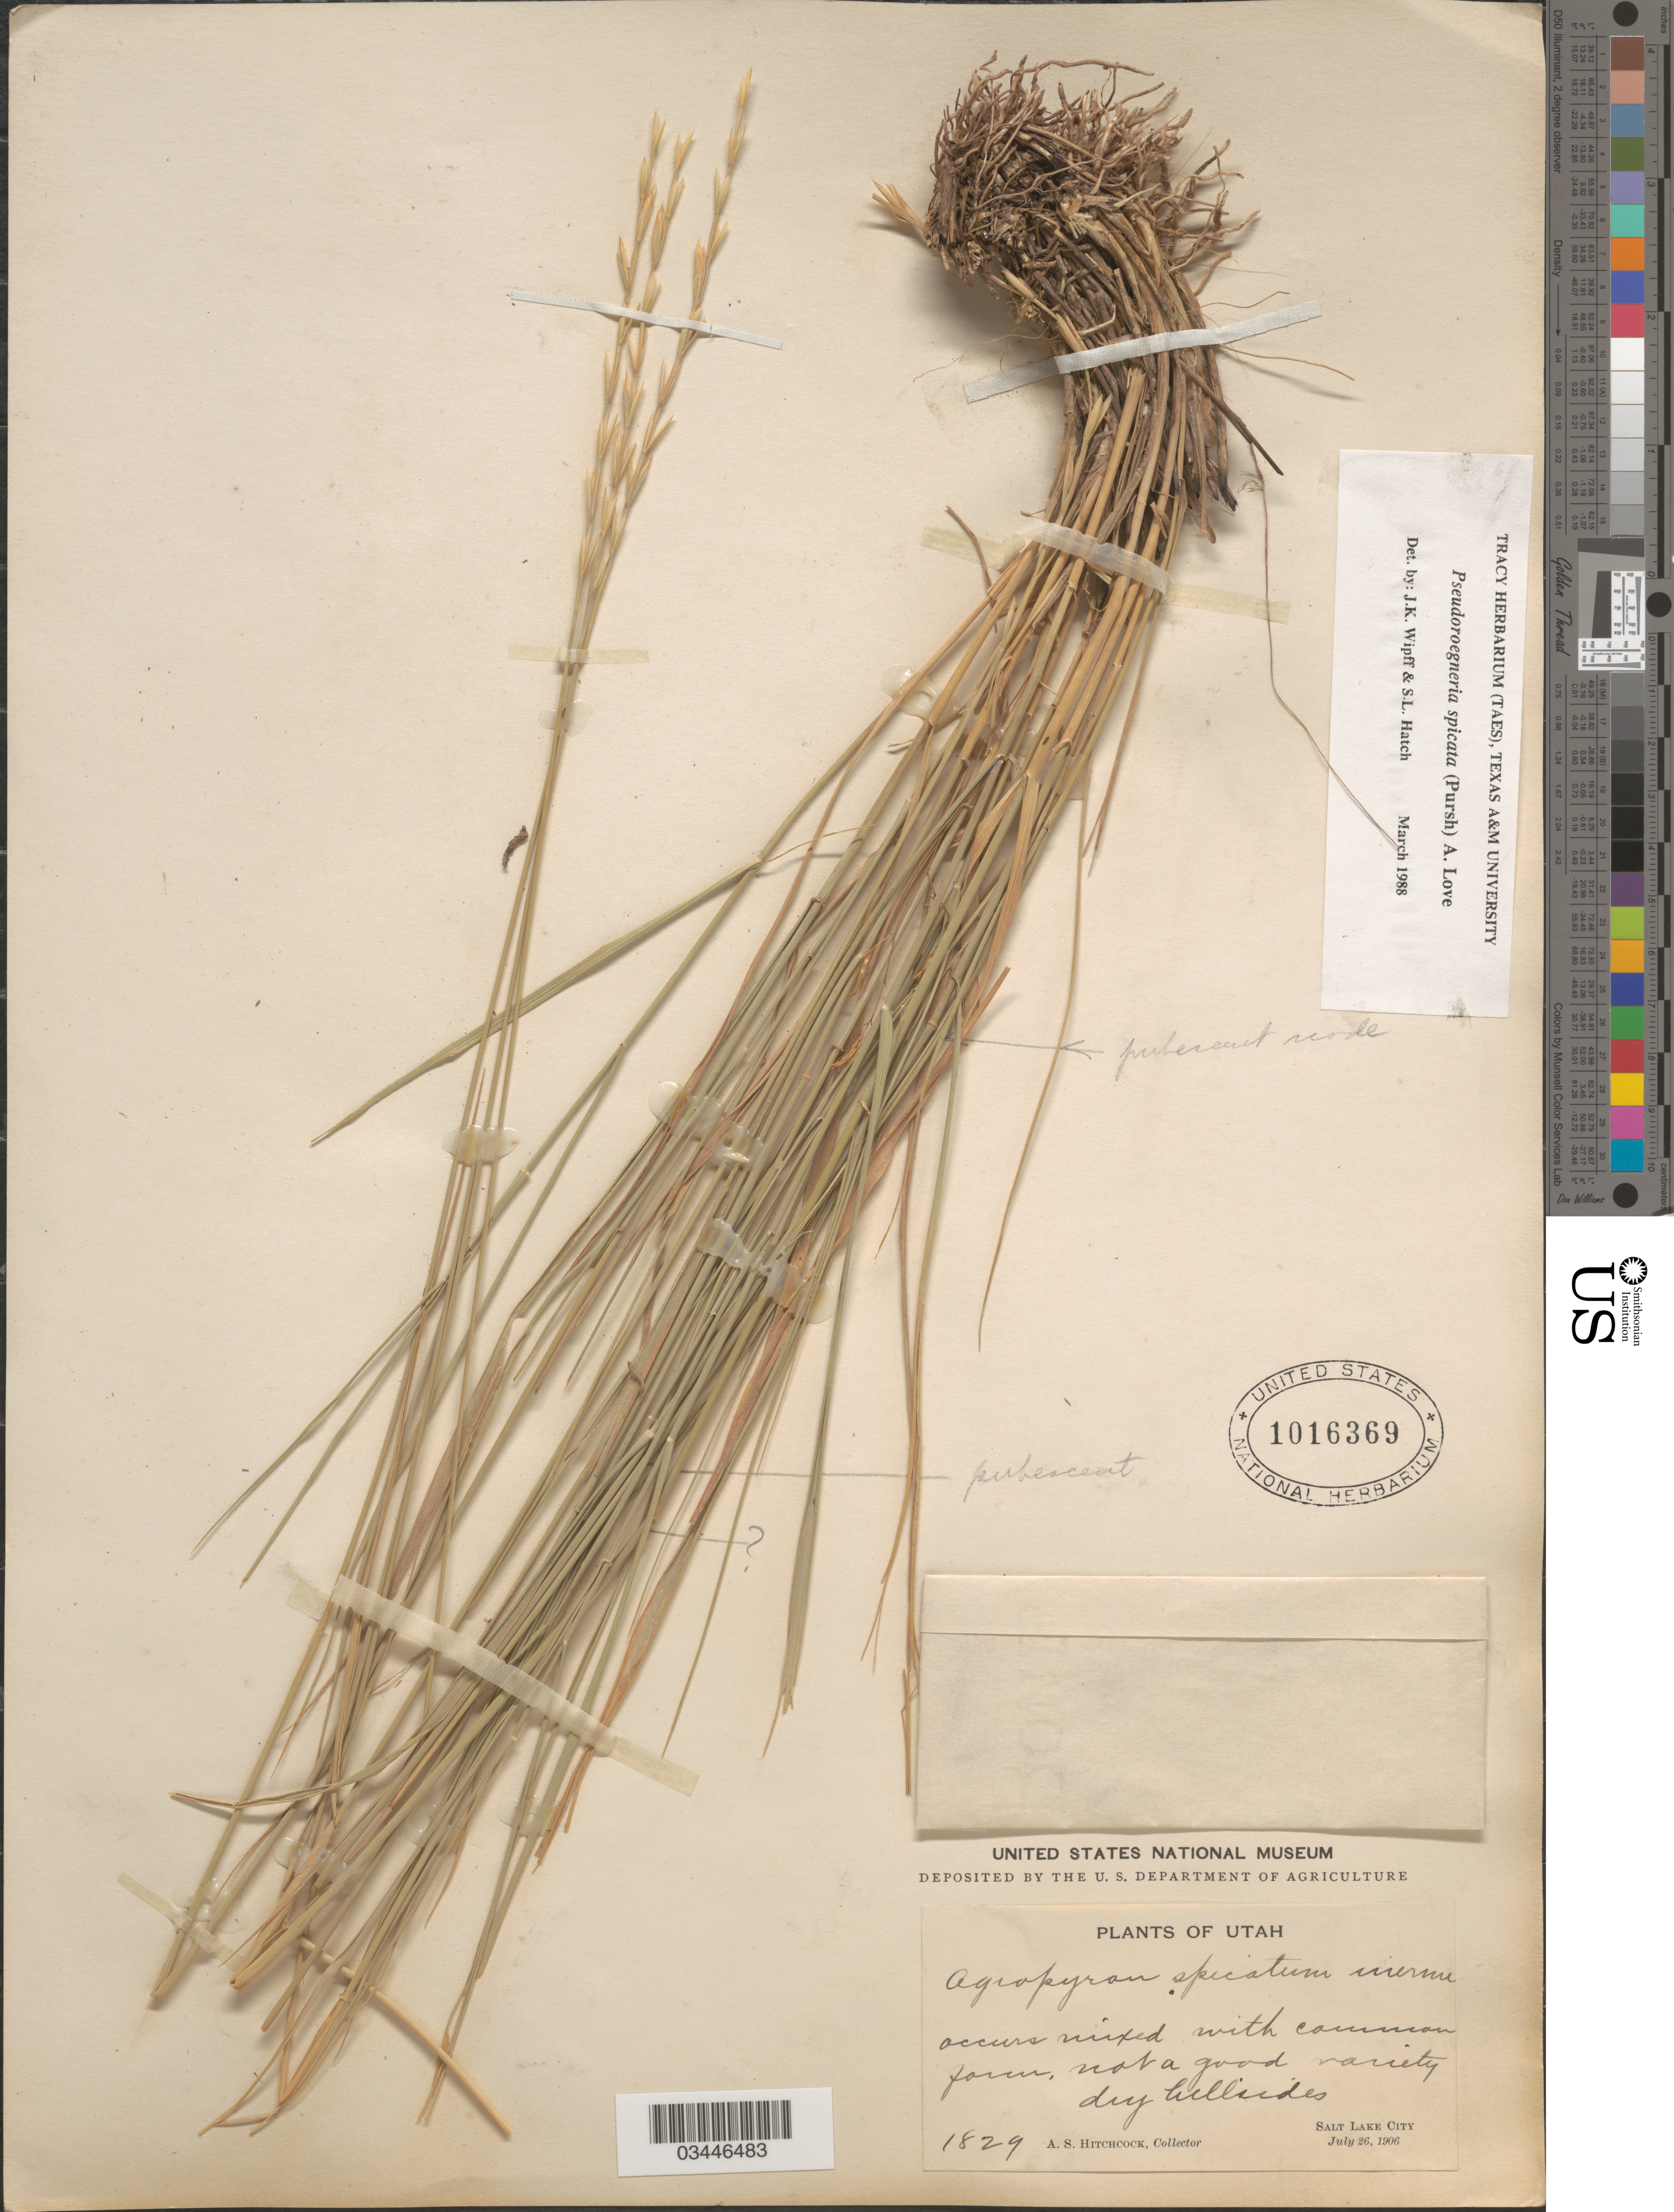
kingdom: Plantae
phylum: Tracheophyta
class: Liliopsida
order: Poales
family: Poaceae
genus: Pseudoroegneria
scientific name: Pseudoroegneria spicata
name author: (Pursh) Á. Löve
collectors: A. S. Hitchcock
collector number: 1829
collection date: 1906-07-26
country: United States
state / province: Utah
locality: Salt Lake City.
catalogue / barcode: US 1016369